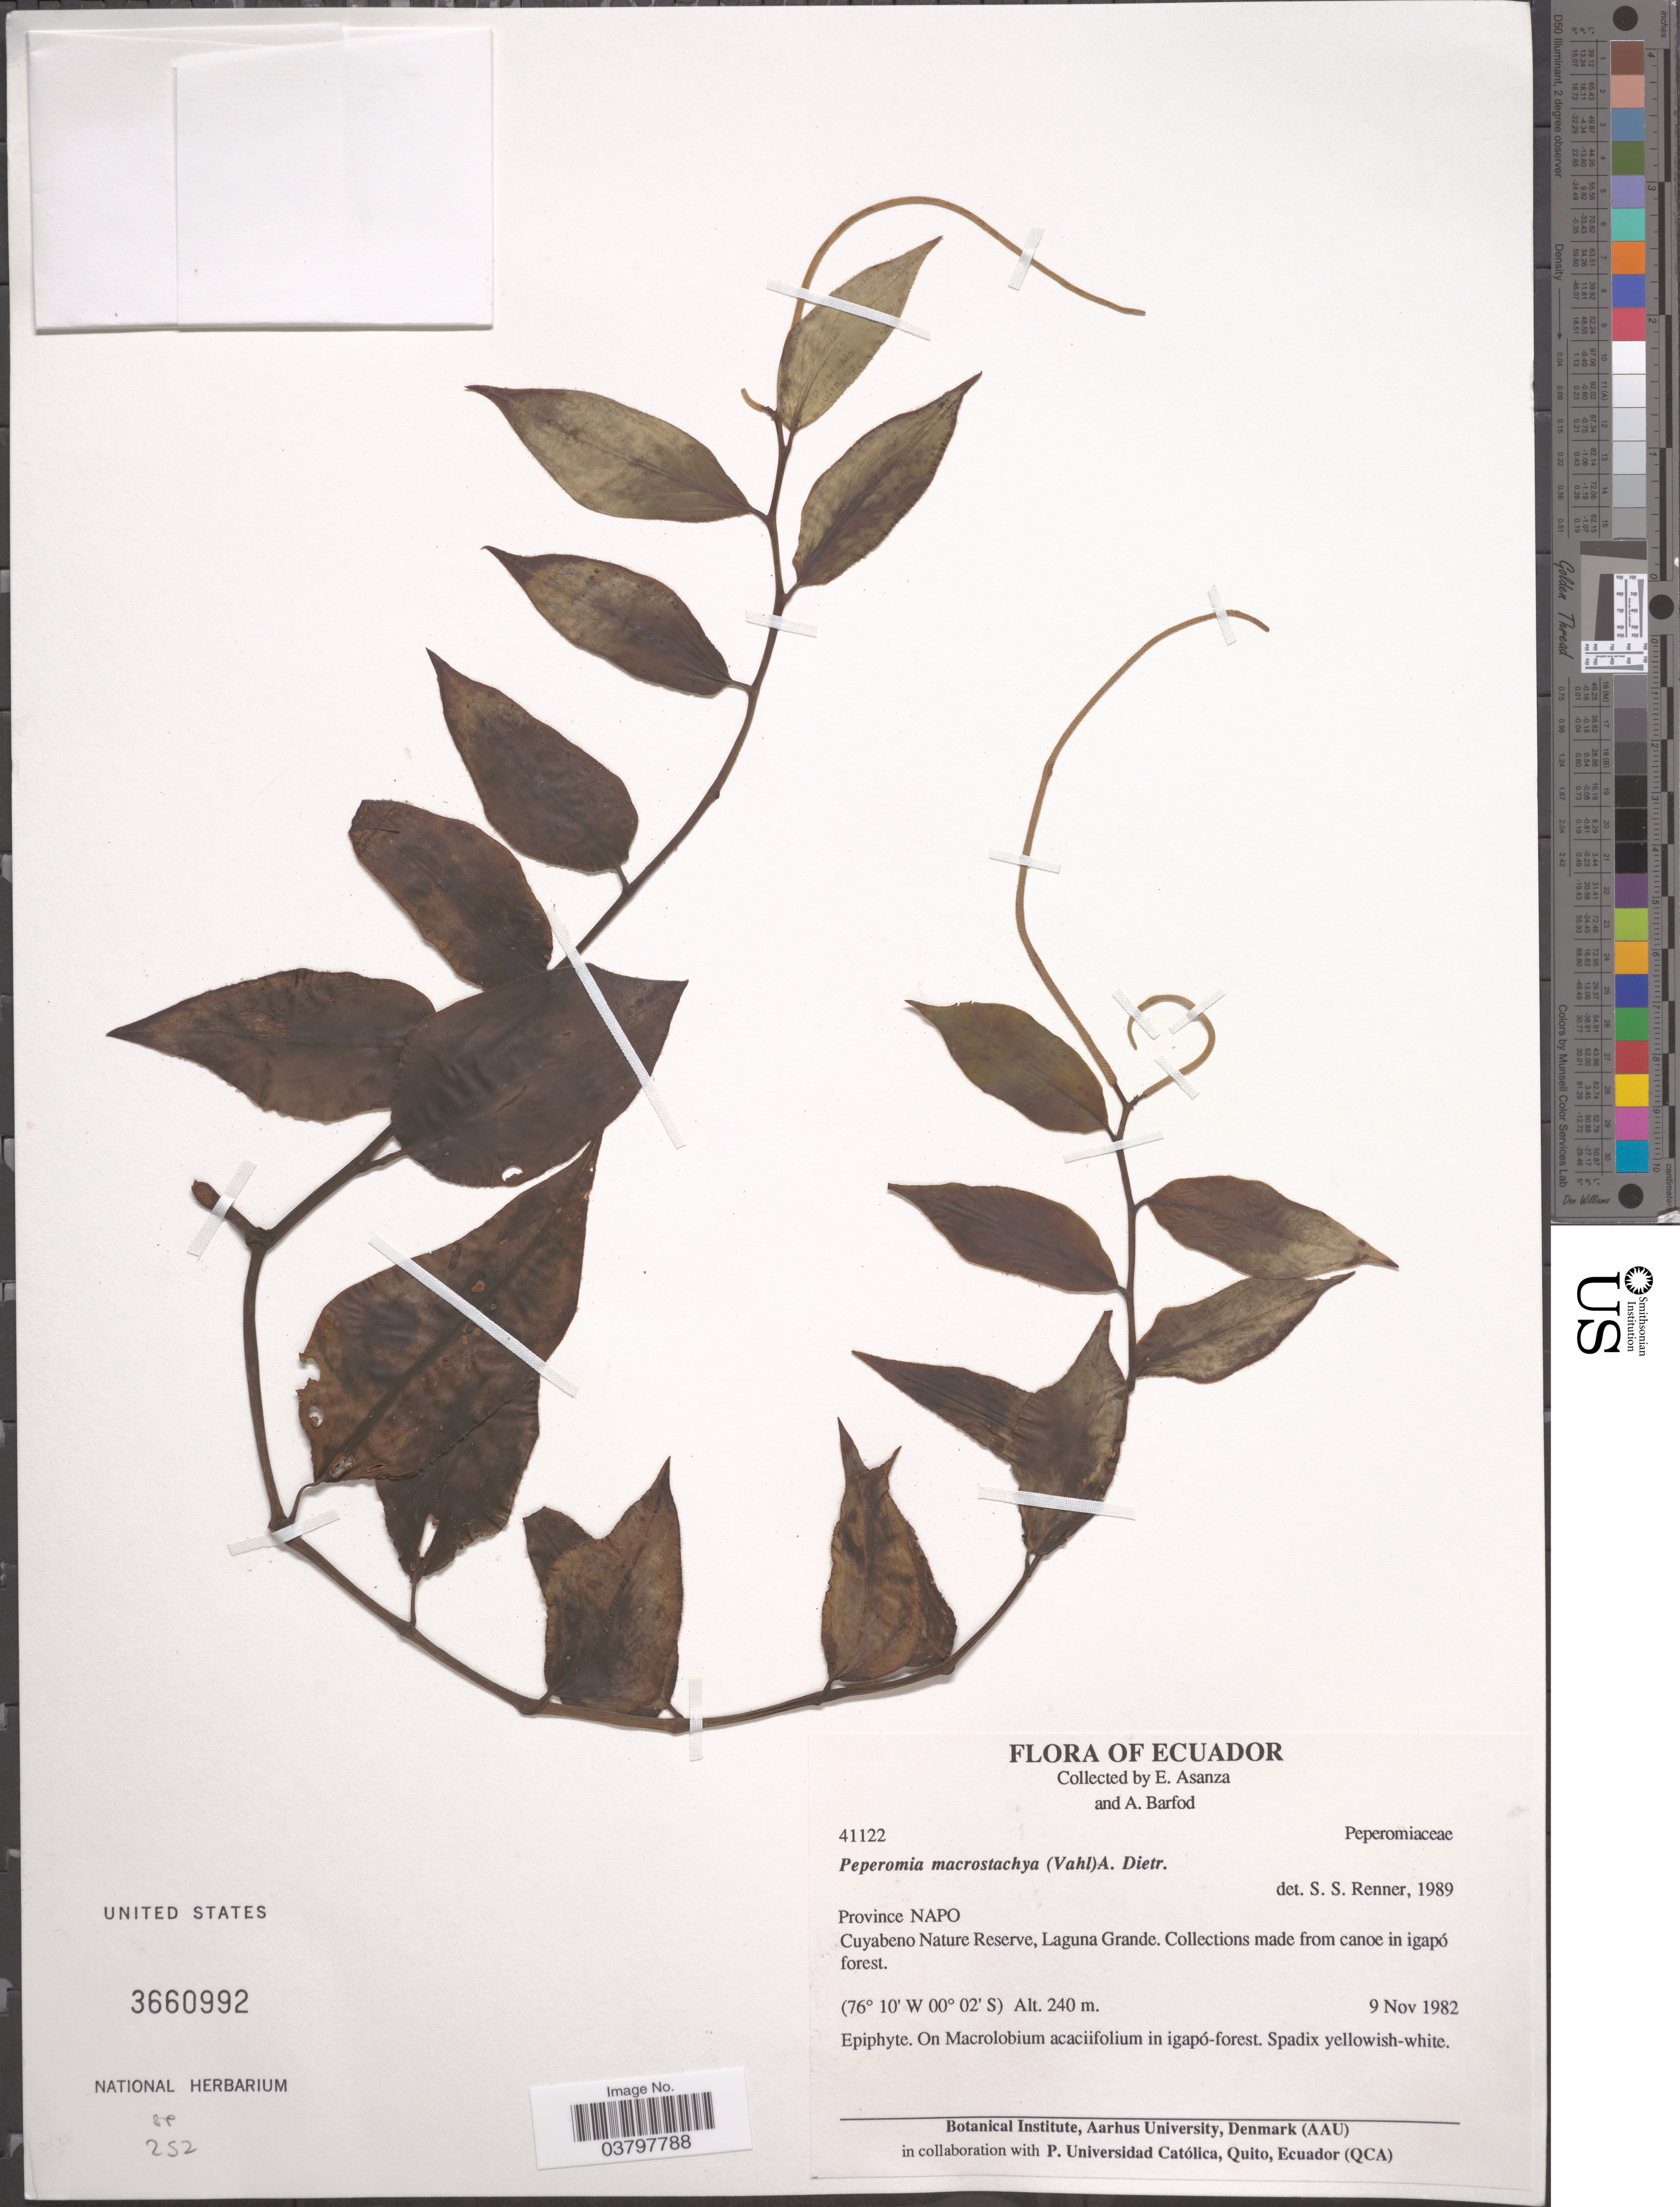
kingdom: Plantae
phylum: Tracheophyta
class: Magnoliopsida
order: Piperales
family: Piperaceae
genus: Peperomia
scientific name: Peperomia macrostachya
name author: (Vahl) A. Dietr.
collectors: E. Asanza & A. Barfod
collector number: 41122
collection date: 1982-11-09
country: Ecuador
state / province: Napo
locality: Cuyabeno Nature Reserve, Laguna Grande. From canoe in igapó forest.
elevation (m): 240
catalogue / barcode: US 3660992